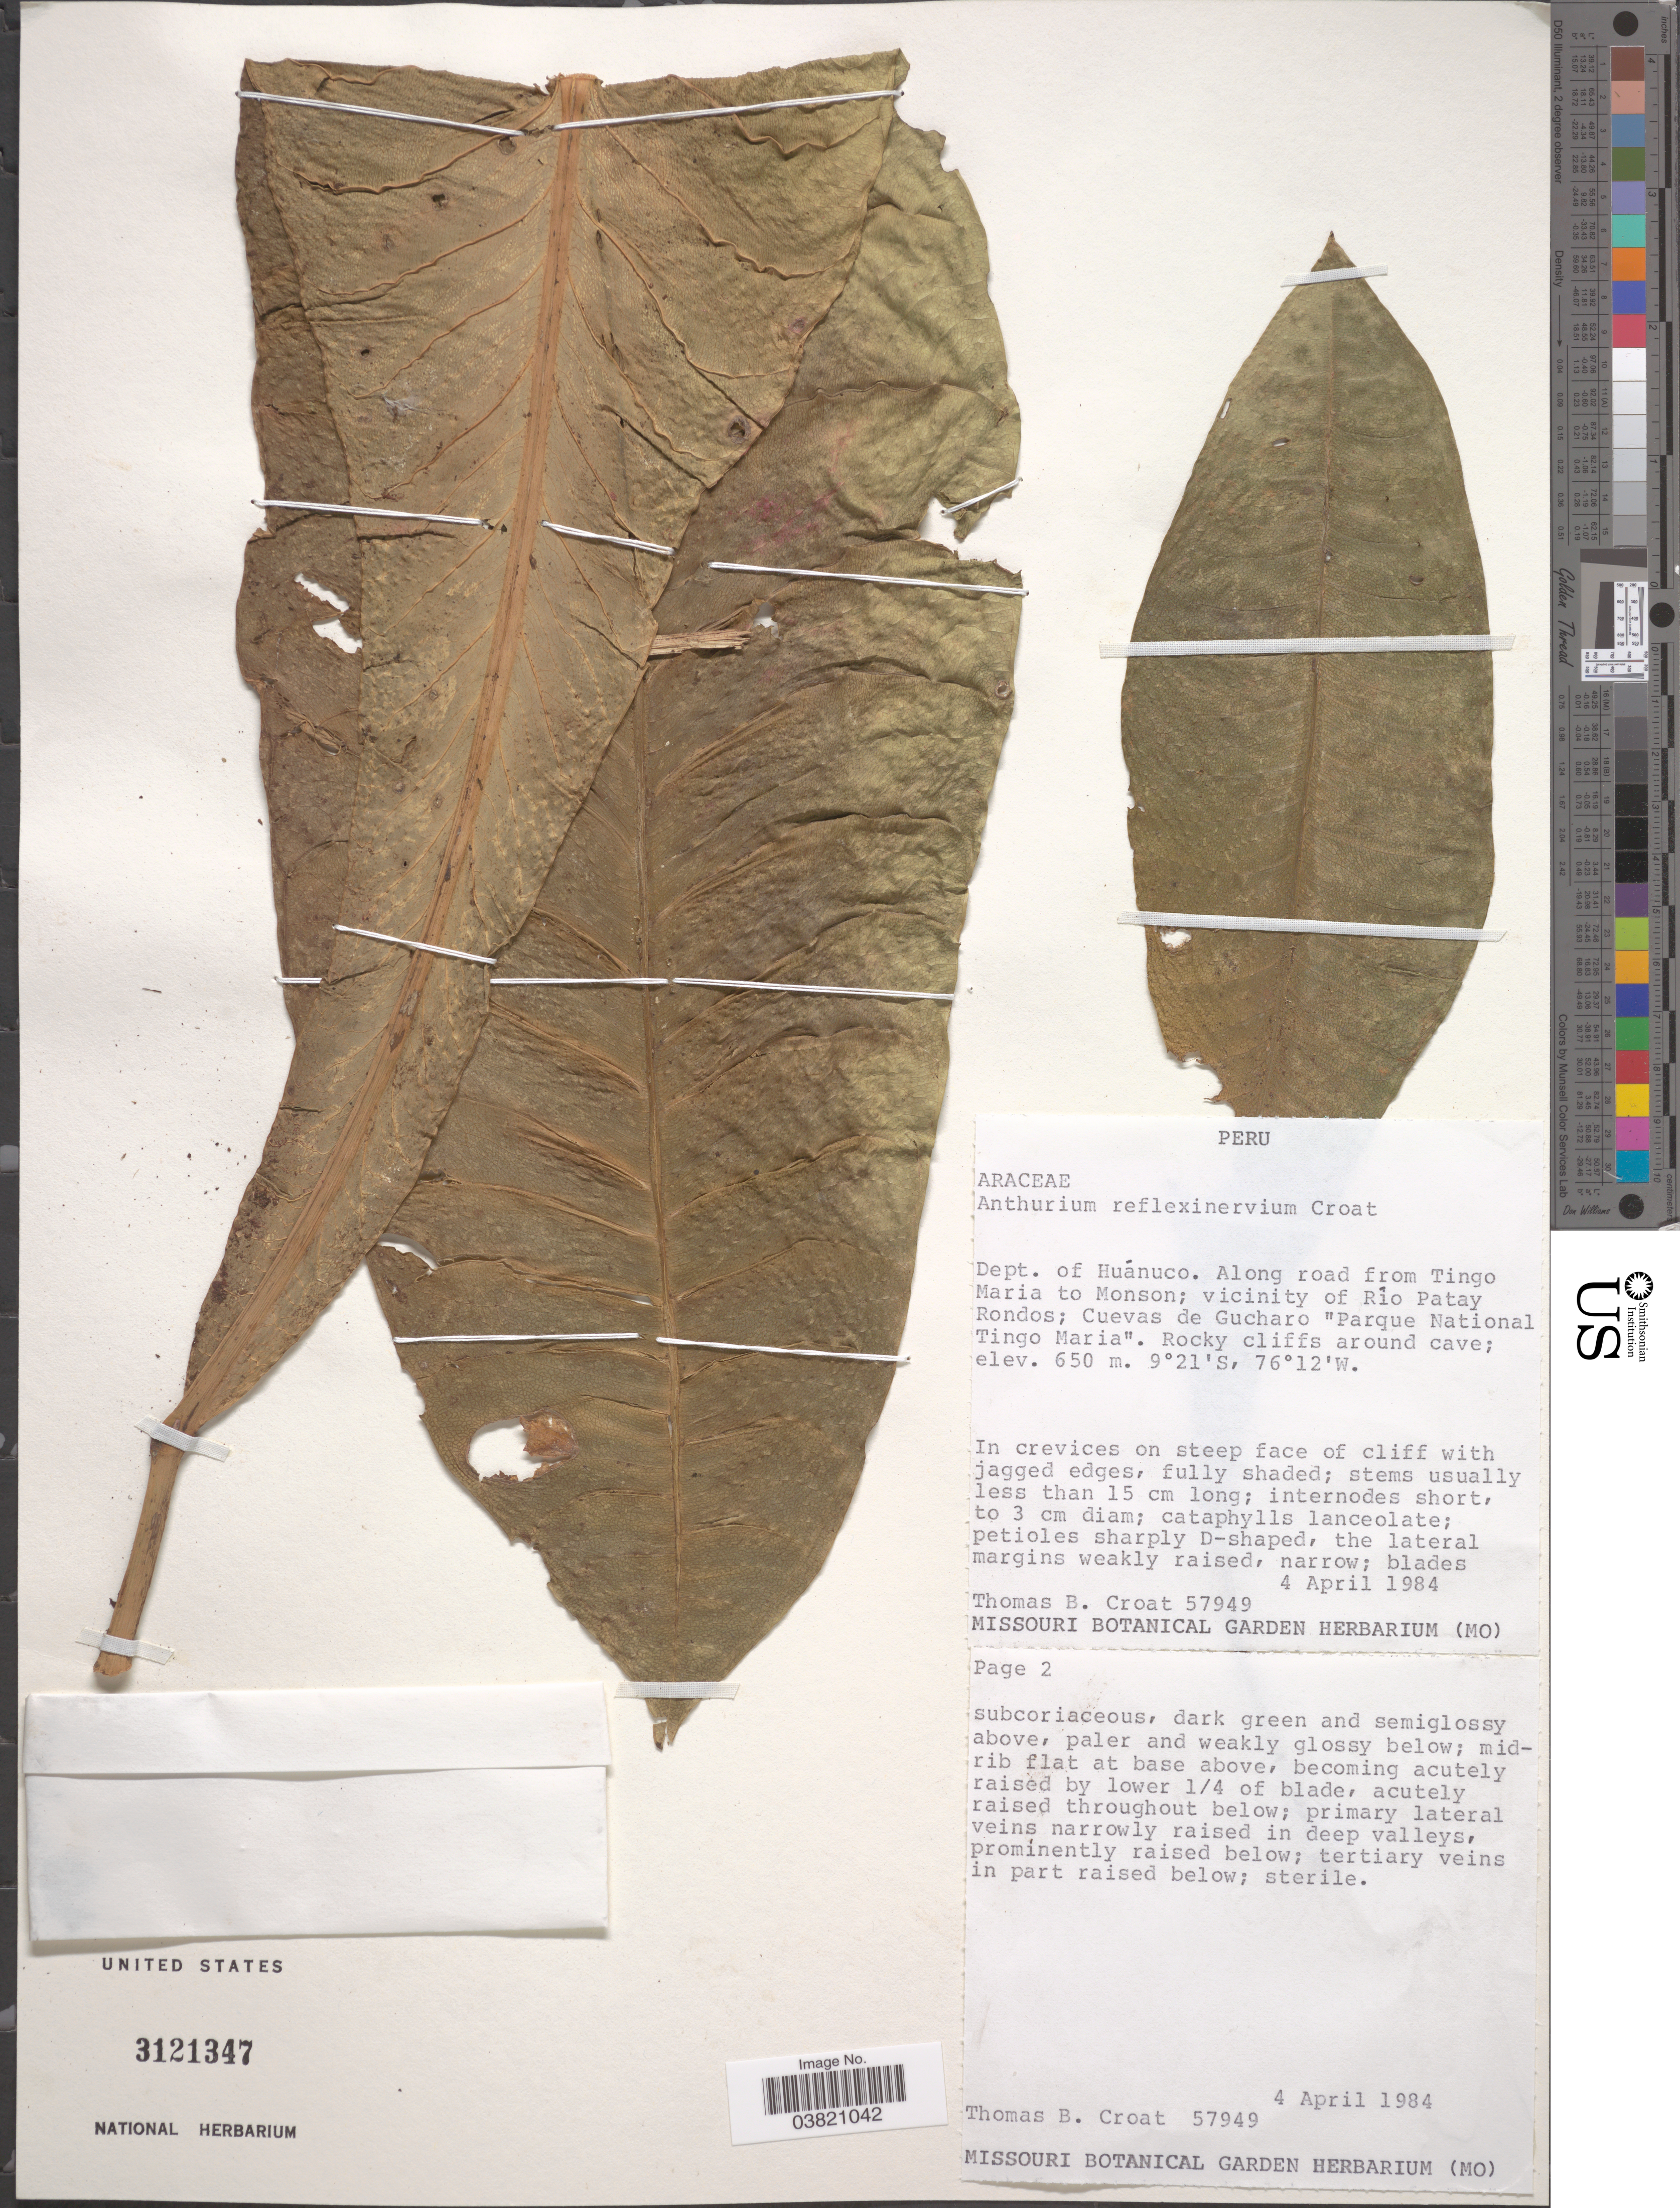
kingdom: Plantae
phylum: Tracheophyta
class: Liliopsida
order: Alismatales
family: Araceae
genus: Anthurium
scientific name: Anthurium reflexinervium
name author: Croat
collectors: T. B. Croat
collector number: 57949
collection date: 1984-04-04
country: Peru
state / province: Huánuco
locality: Dept. of Huánuco. Along road from Tingo Maria to Monson; vicinity of Río Patay Rondos; Cuevas de Gucharo "Parque National Tingo Maria".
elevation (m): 650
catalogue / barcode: US 3121347